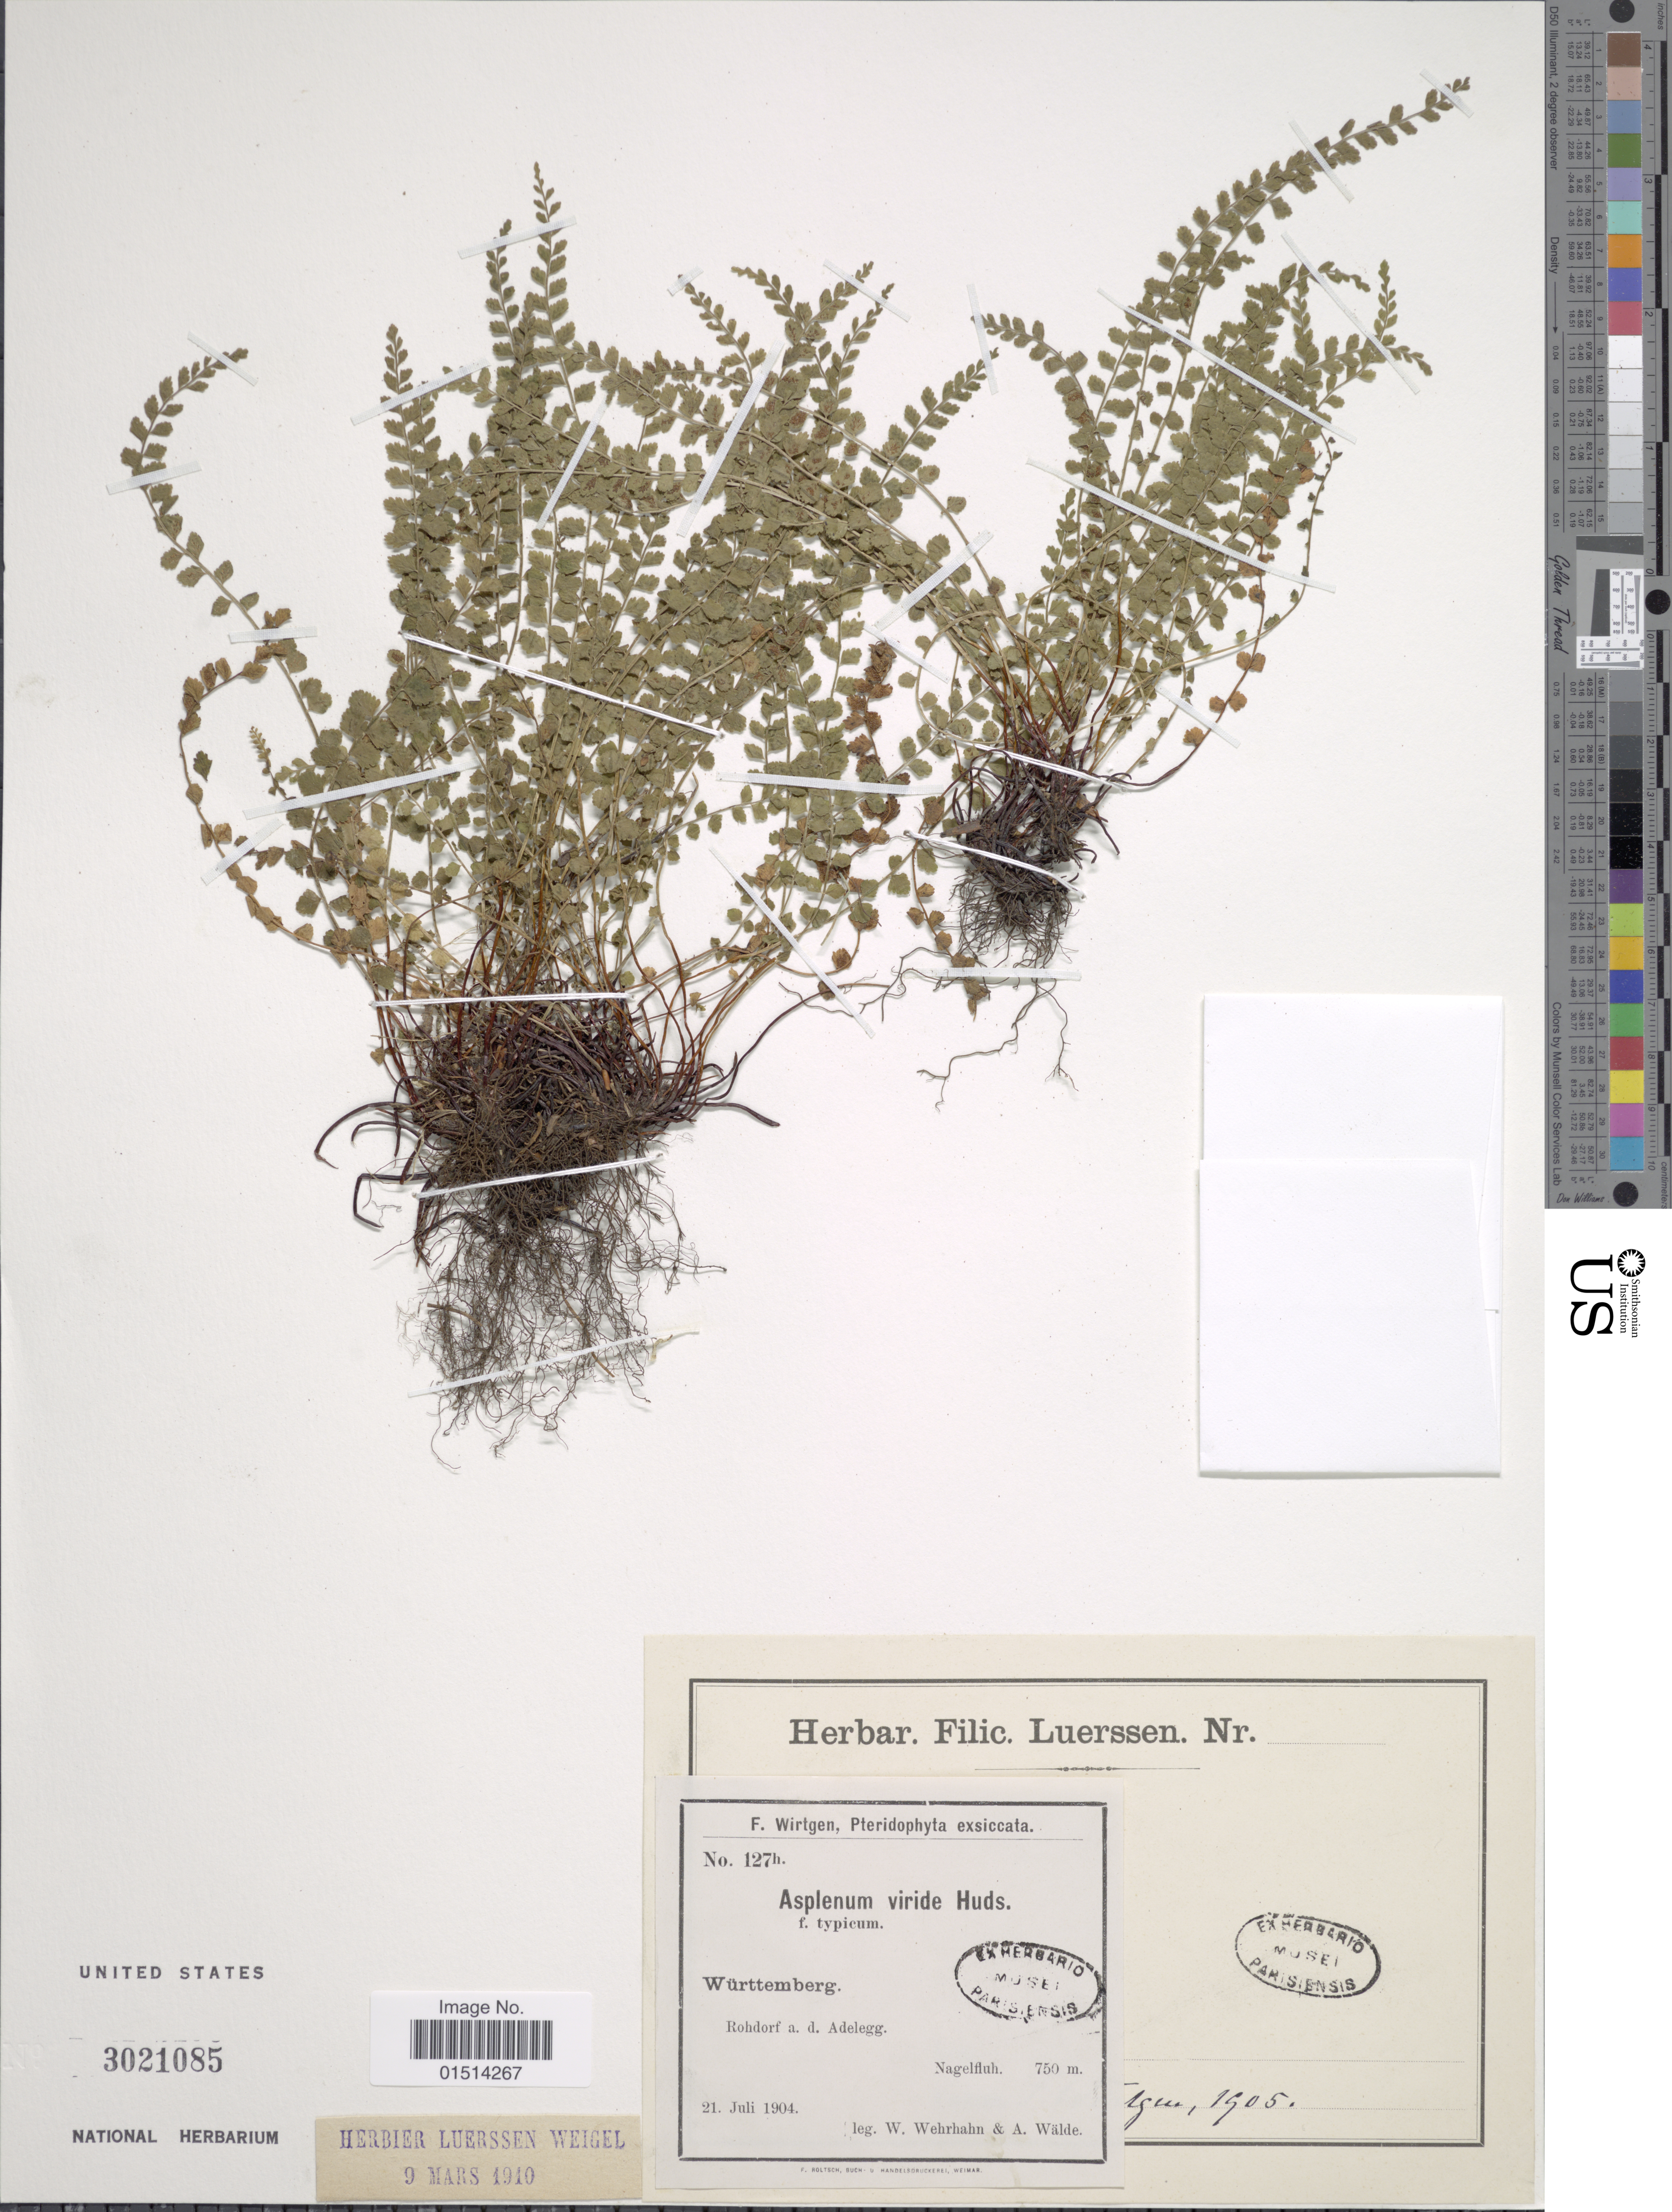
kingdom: Plantae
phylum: Tracheophyta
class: Polypodiopsida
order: Polypodiales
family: Aspleniaceae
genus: Asplenium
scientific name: Asplenium viride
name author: Huds.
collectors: W. Wehrhahn & A. Walde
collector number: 127h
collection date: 1904-07-21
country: Germany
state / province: Baden-Württemberg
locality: Wurttemberg, Rohdorf a. d. Adelegg, Nagelfluh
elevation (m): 750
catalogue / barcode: US 3021085